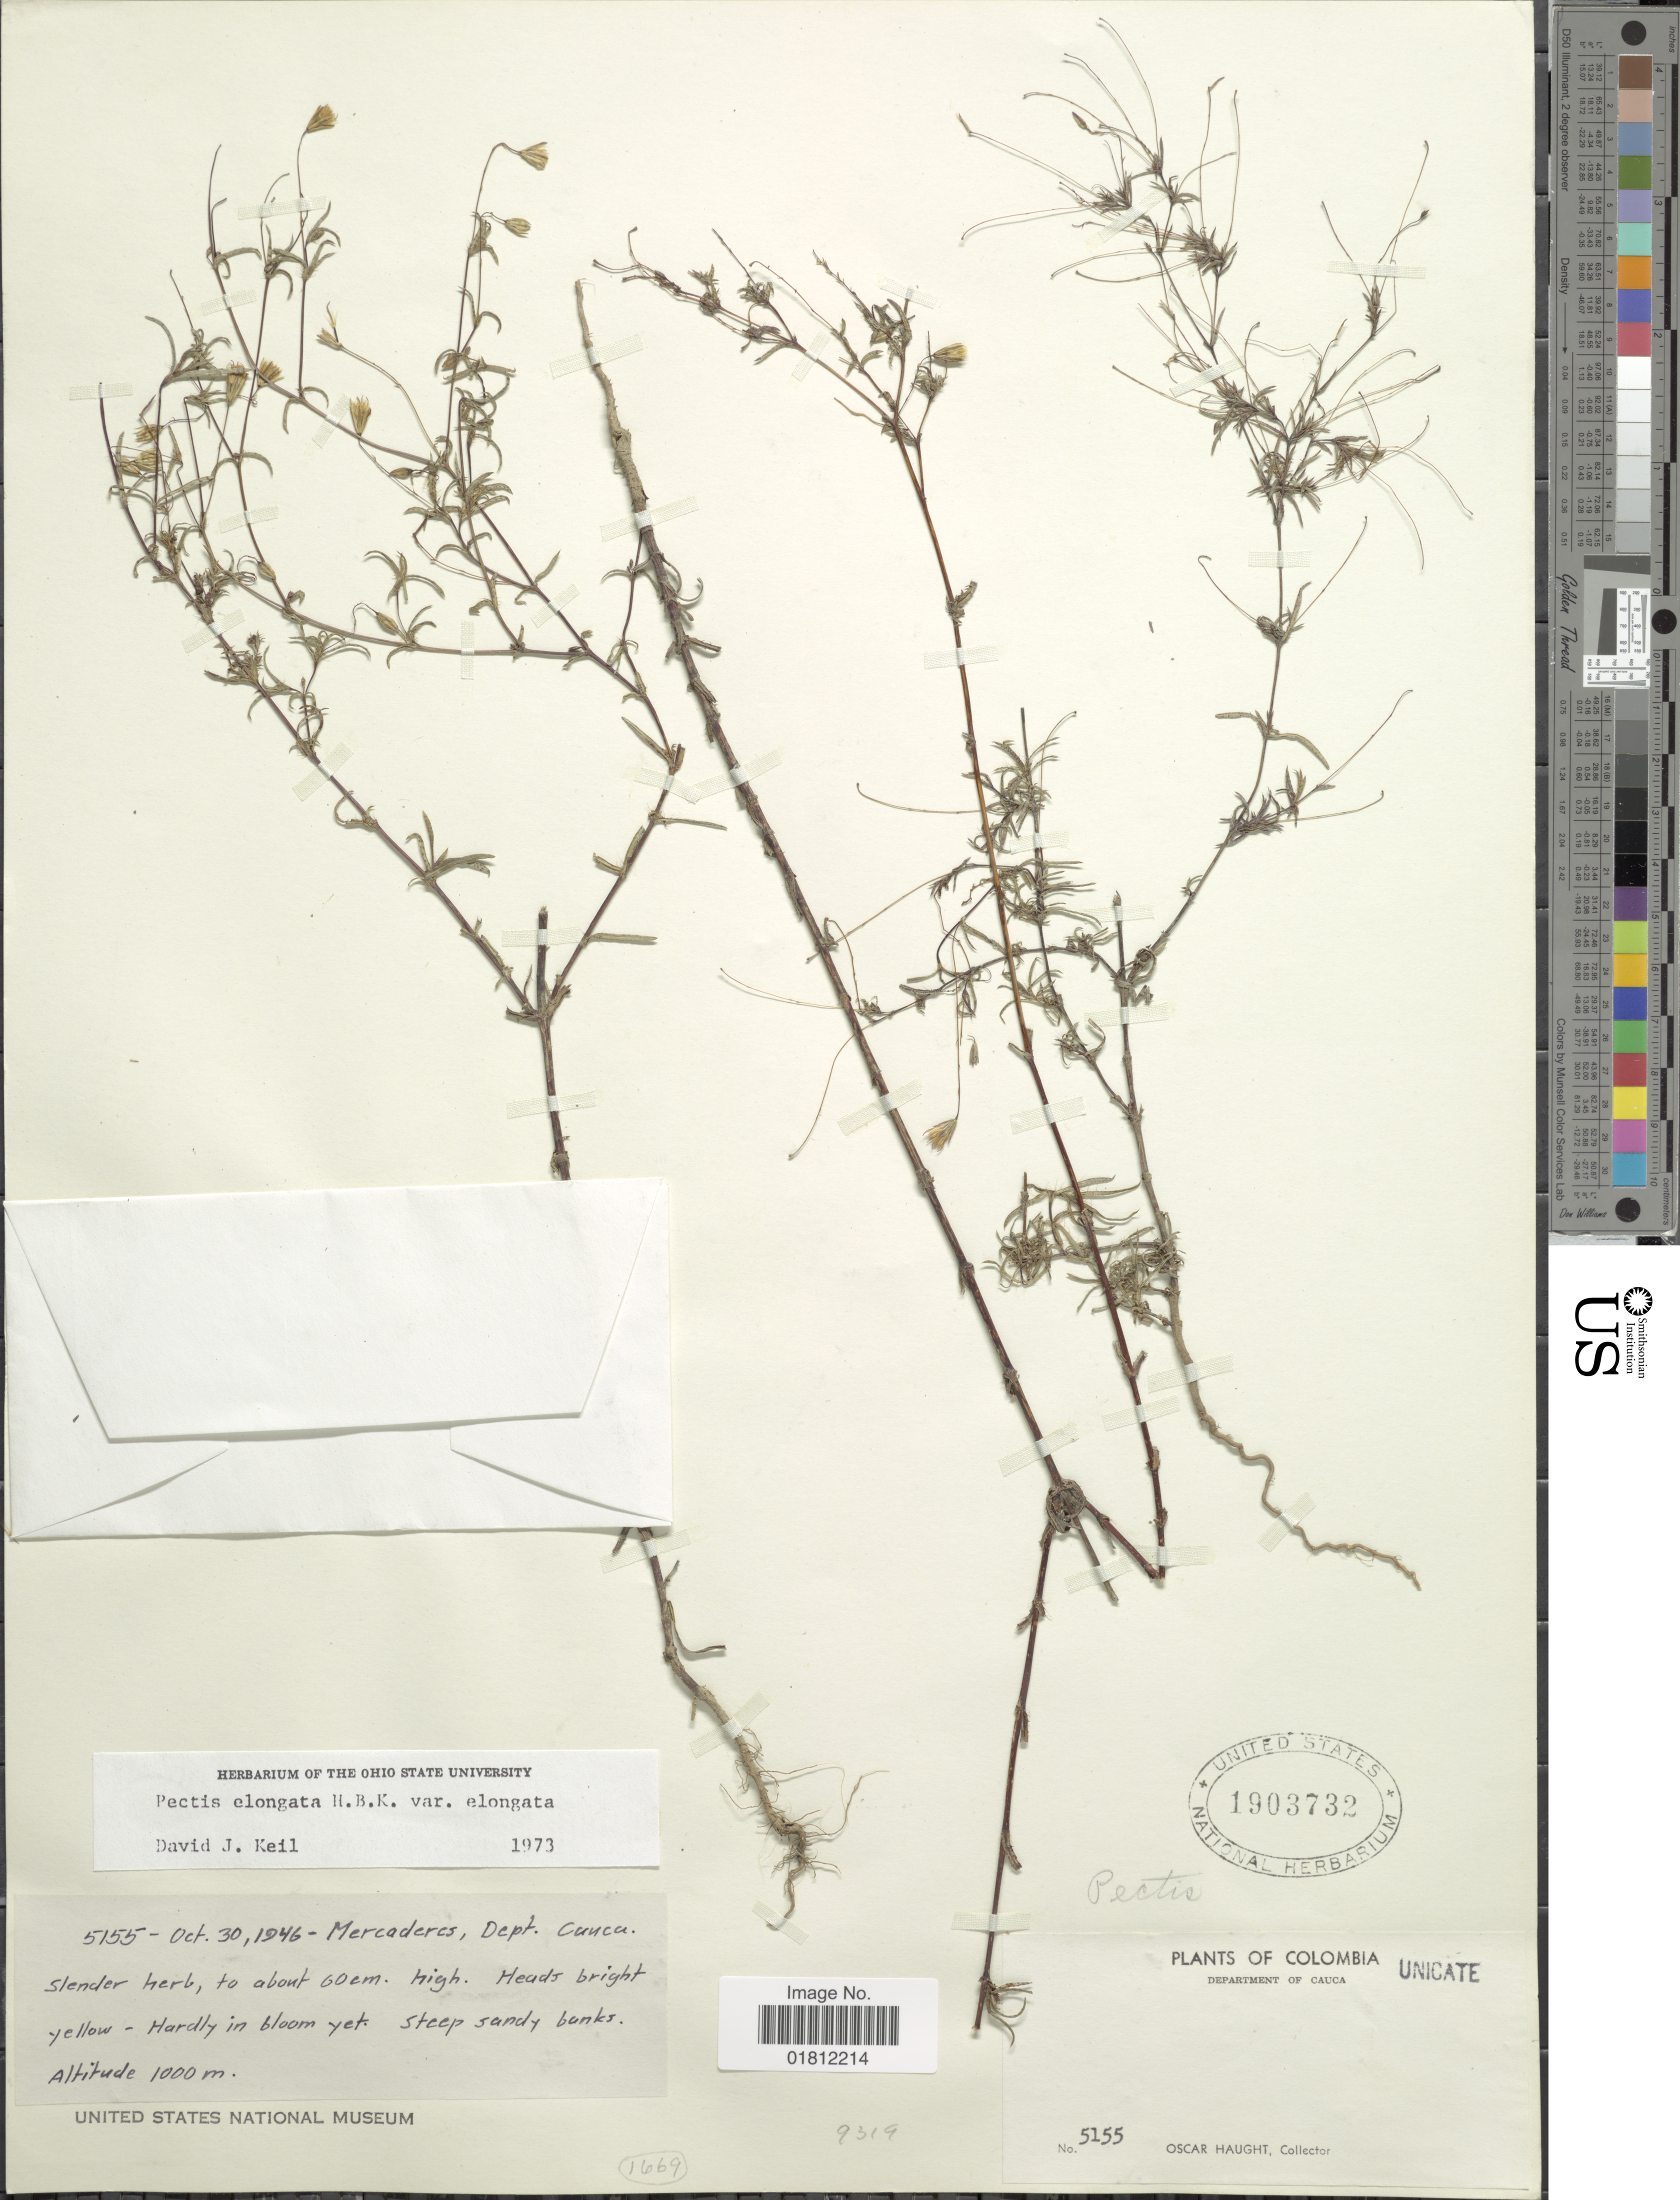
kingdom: Plantae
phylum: Tracheophyta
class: Magnoliopsida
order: Asterales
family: Asteraceae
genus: Pectis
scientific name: Pectis elongata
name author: Kunth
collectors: O. L. Haught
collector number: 5155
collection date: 1946-10-30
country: Colombia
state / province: Cauca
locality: Department of Cauca. Mercaderes.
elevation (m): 1000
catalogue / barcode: US 1903732